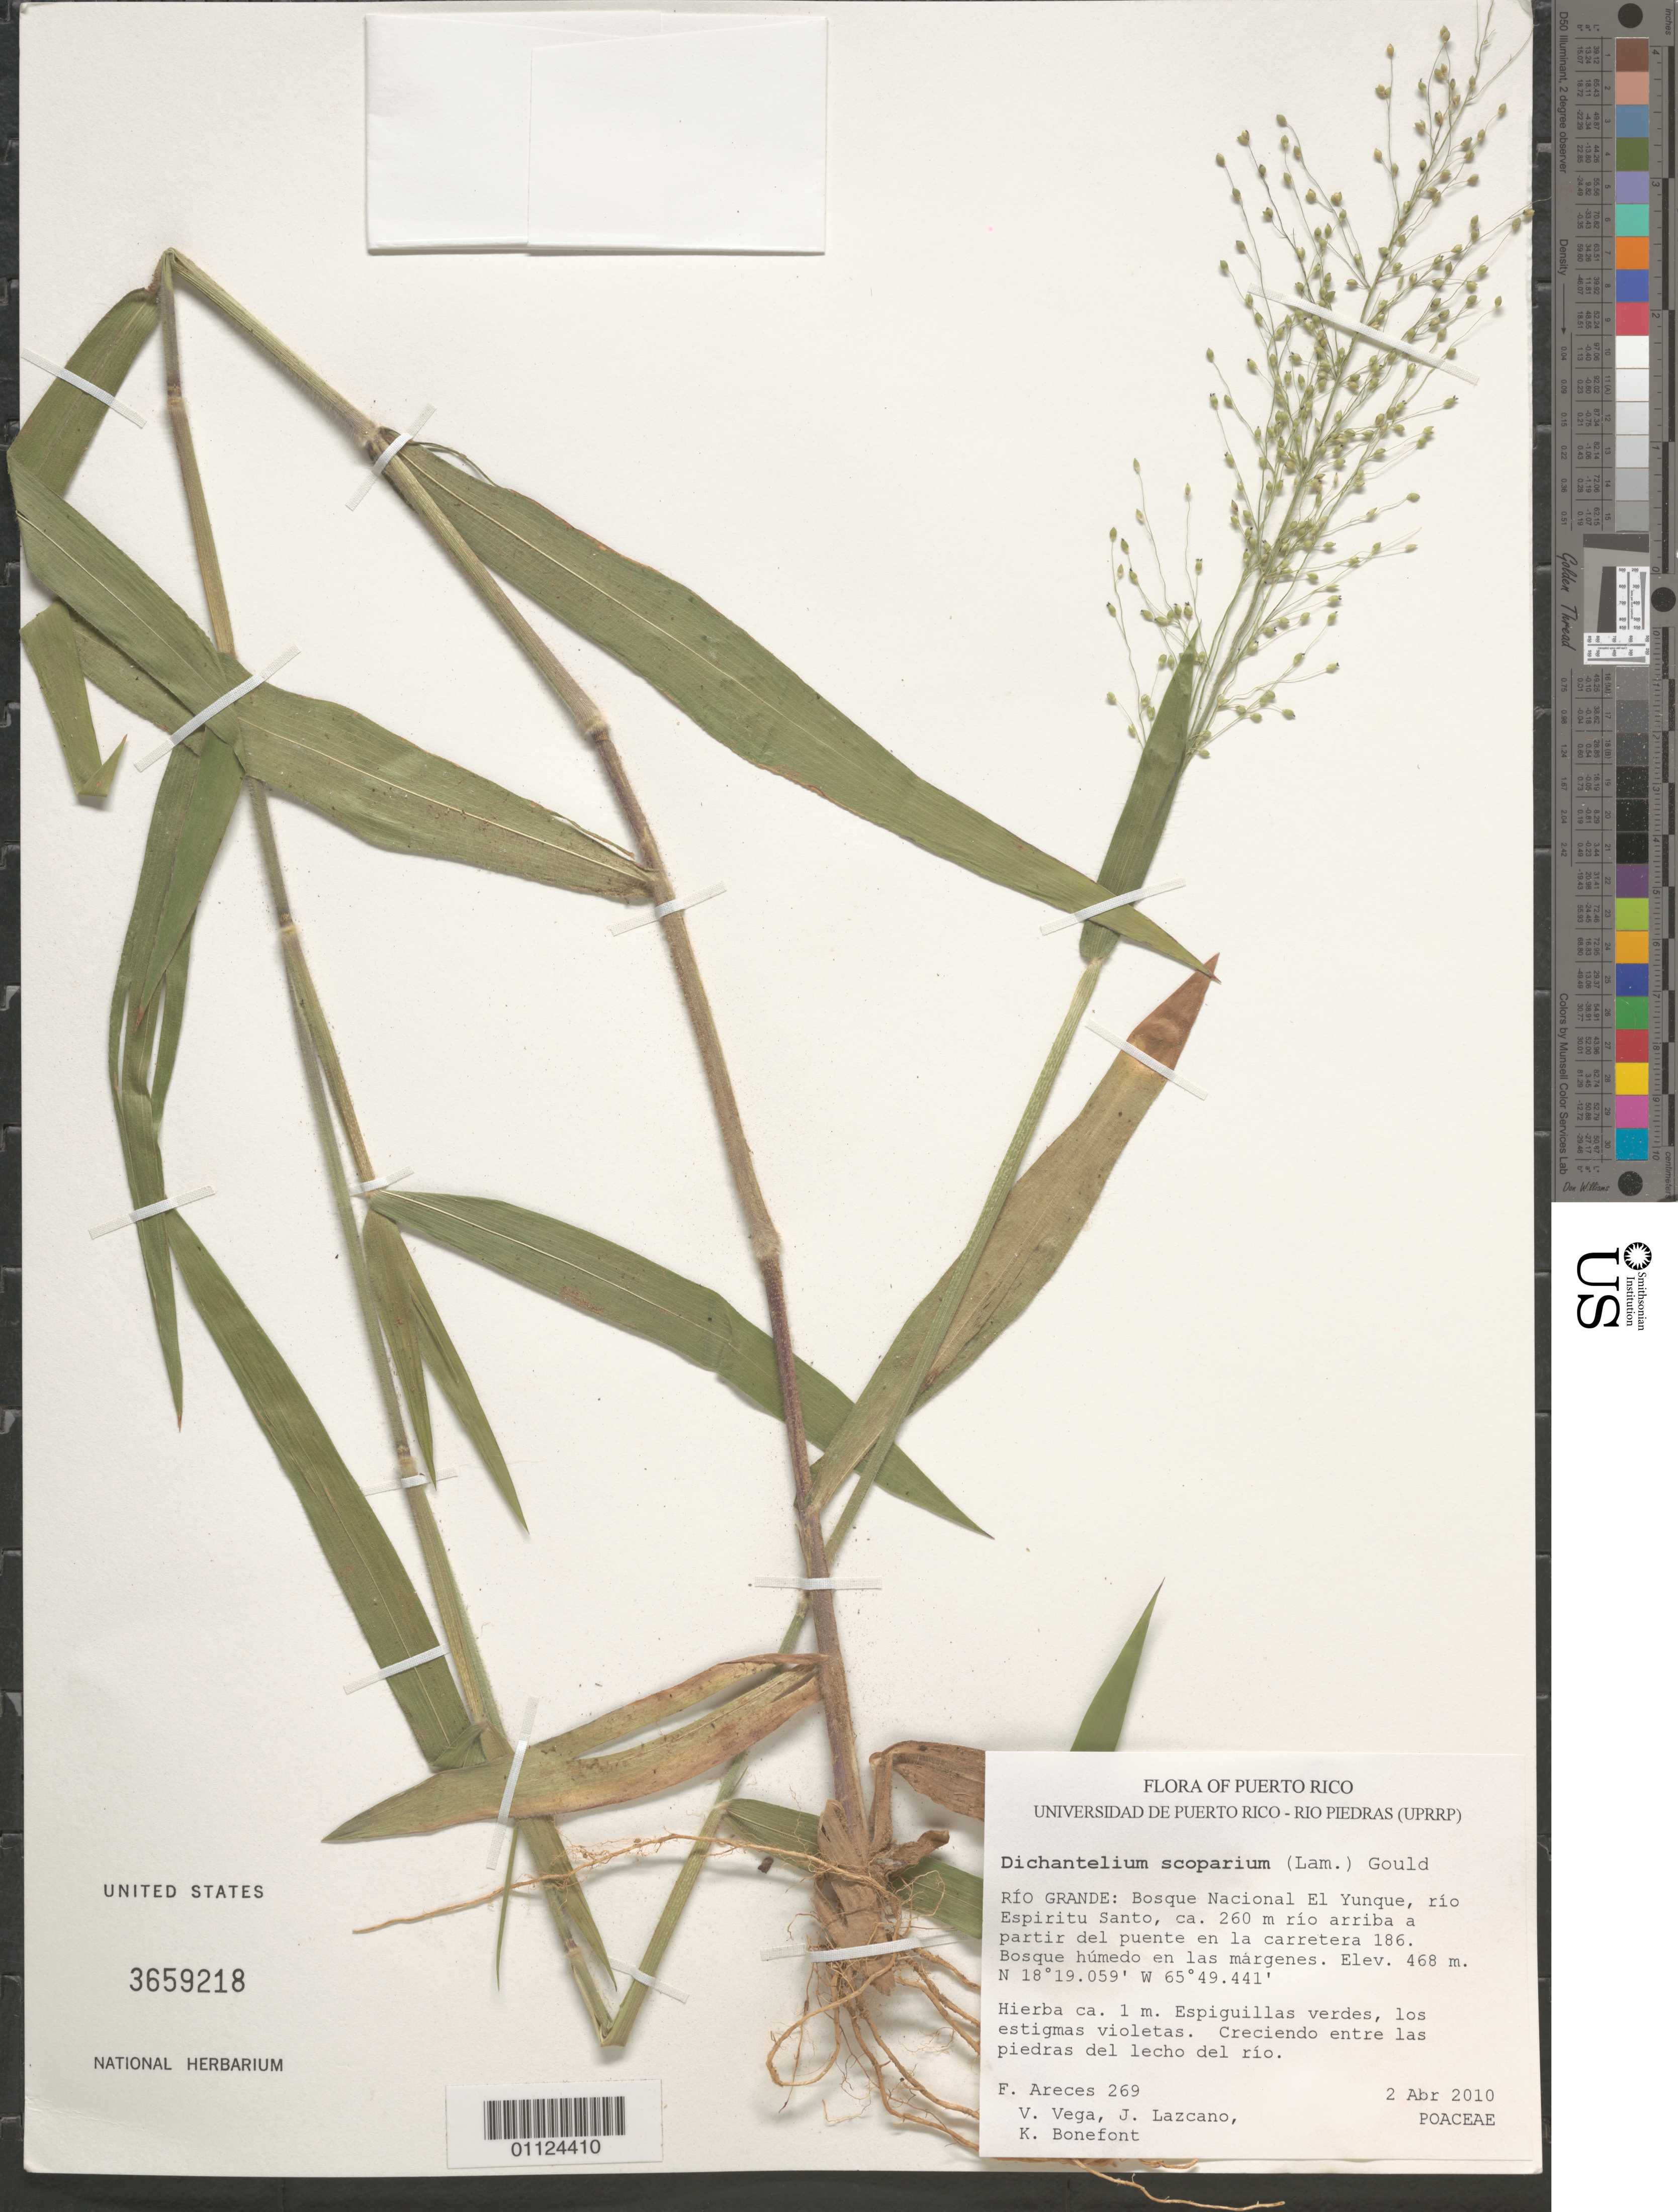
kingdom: Plantae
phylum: Tracheophyta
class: Liliopsida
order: Poales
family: Poaceae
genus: Dichanthelium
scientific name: Dichanthelium scoparium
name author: (Lam.) Gould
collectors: F. Areces Berazaín, V. Vega, J. Lazcano & K. Bonefont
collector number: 269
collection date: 2010-04-02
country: Puerto Rico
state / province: Río Grande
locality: Bosque Nacional El Yunque, Río Espiritu Santo, ca. 260 m río arriba a partir del puente en la carretera 186.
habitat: Bosque húmedo en las márgenes. Creciendo entre las piedras del lecho del río.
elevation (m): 468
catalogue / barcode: US 3659218